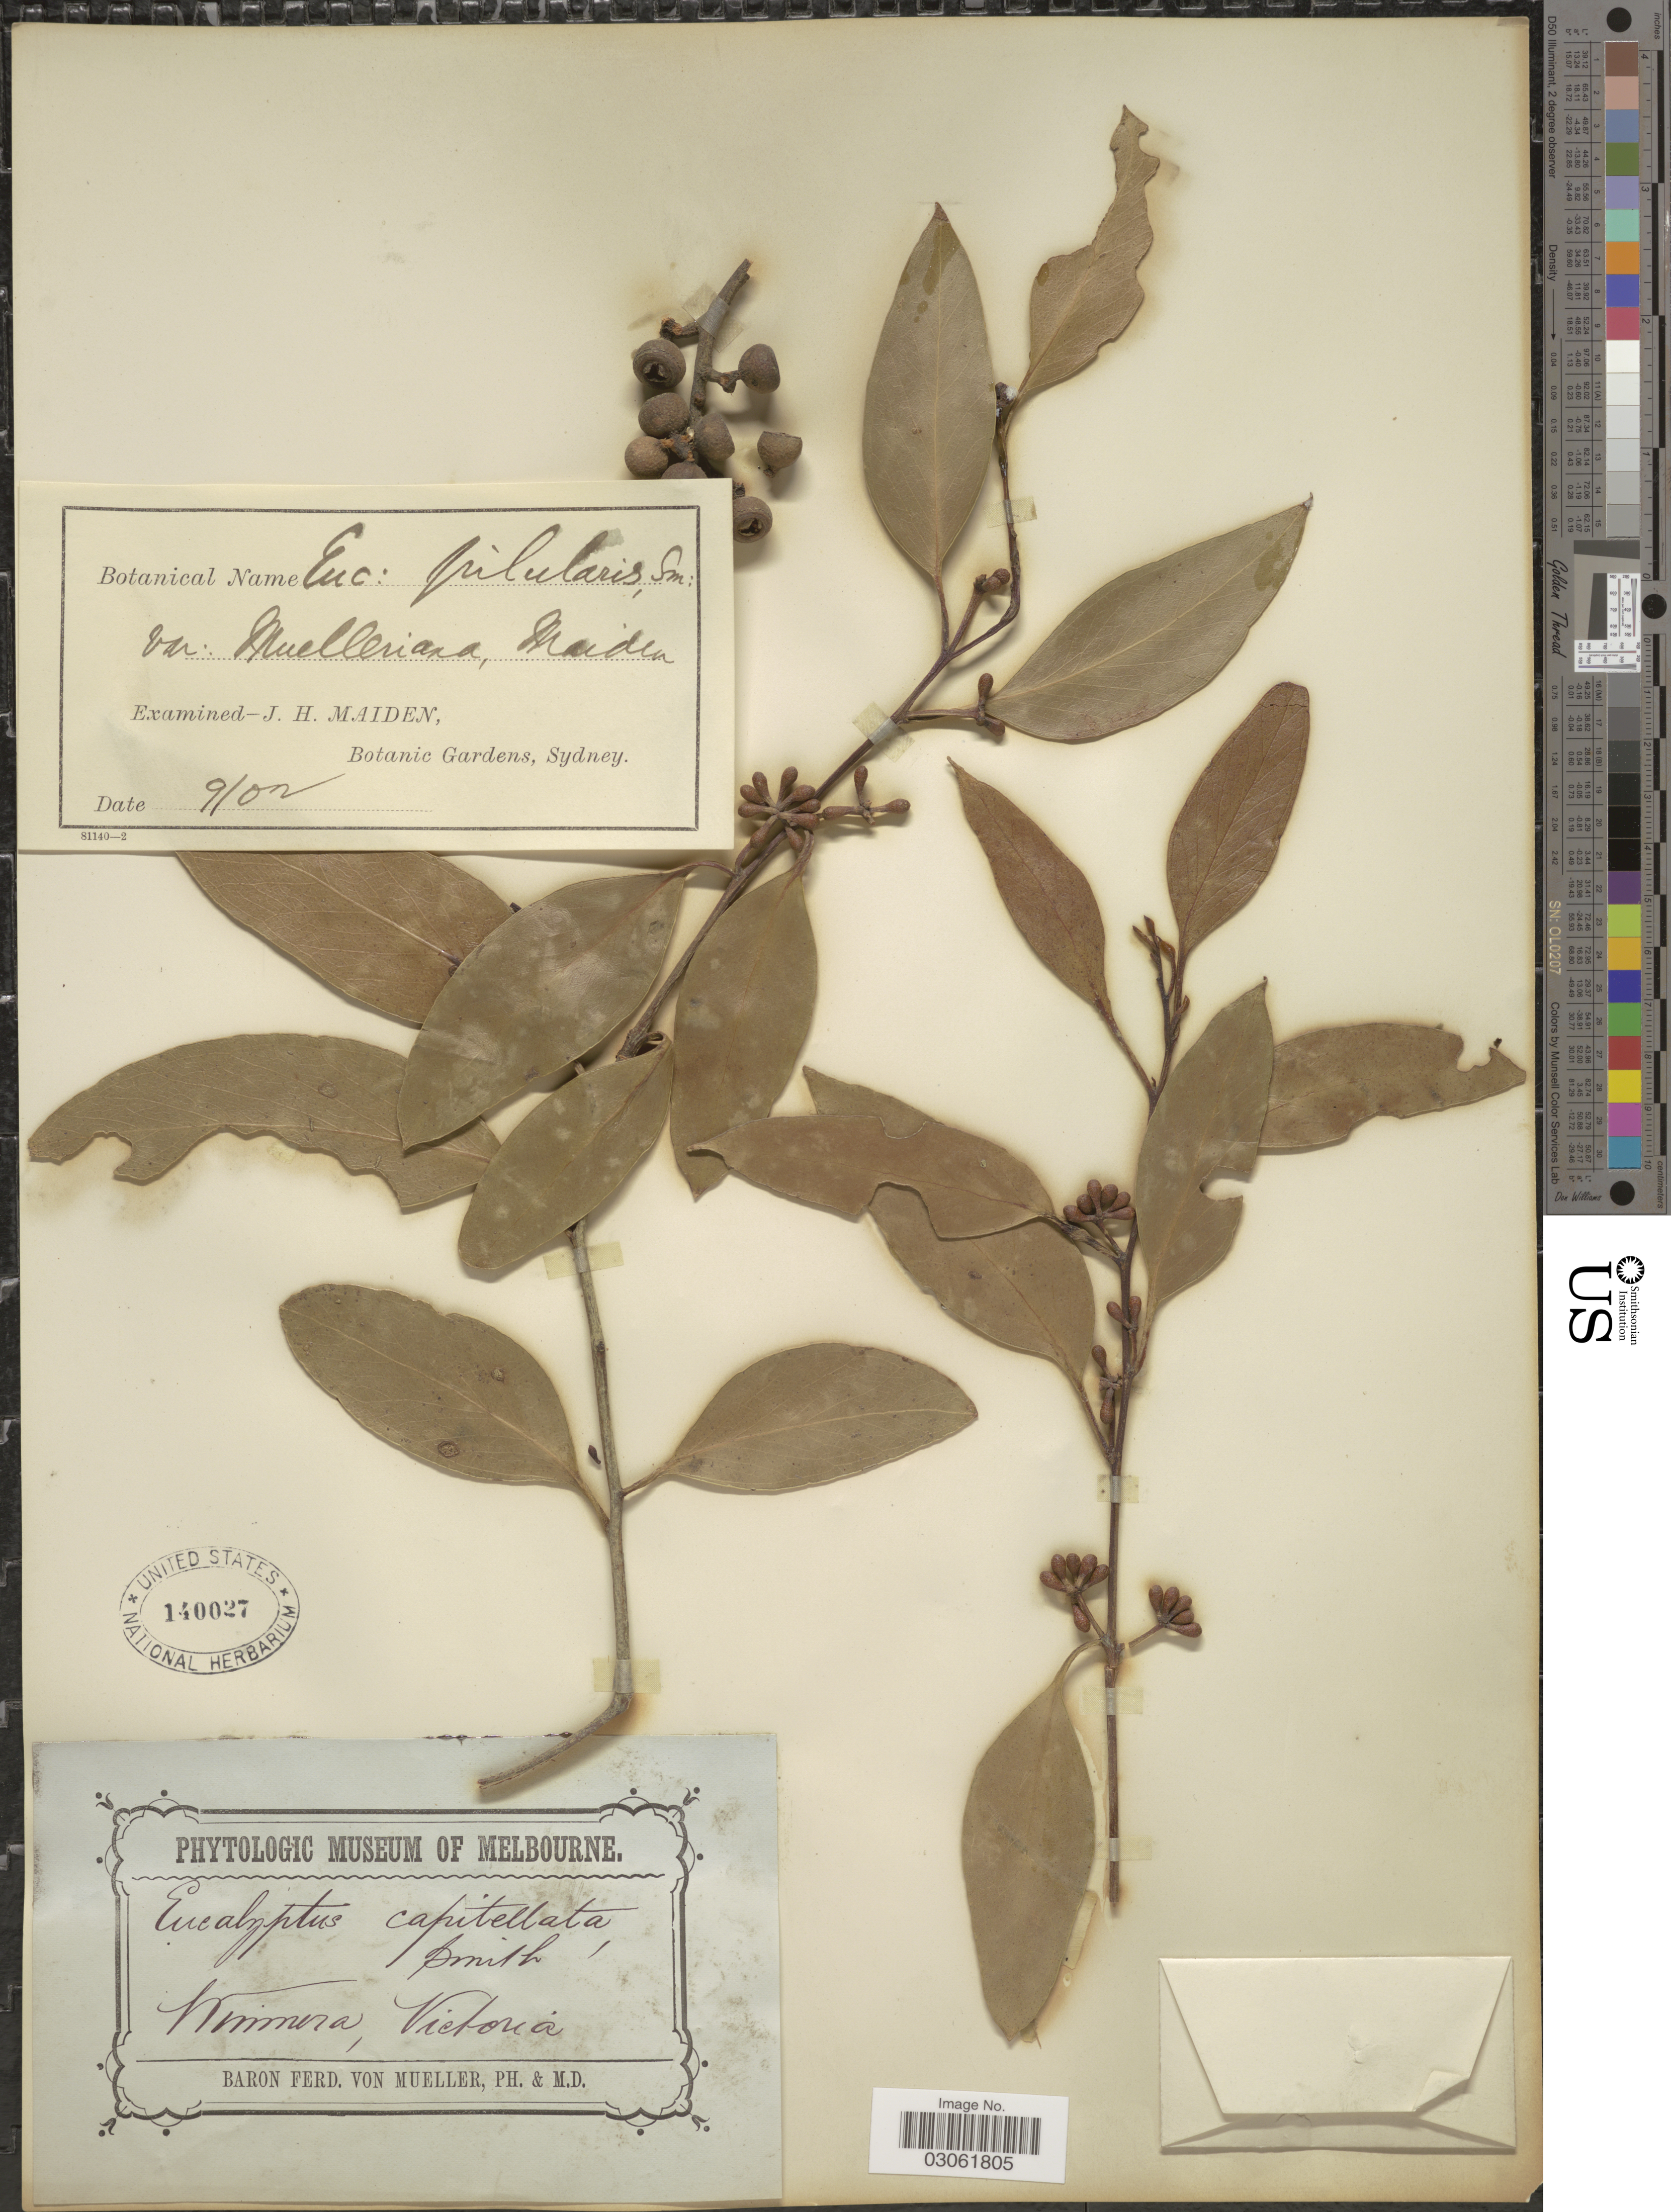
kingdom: Plantae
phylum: Tracheophyta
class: Magnoliopsida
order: Myrtales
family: Myrtaceae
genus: Eucalyptus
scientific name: Eucalyptus pilularis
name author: Sm.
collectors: B. von Mueller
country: Australia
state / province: Victoria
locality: Wimmera, Victoria.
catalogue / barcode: US 140027